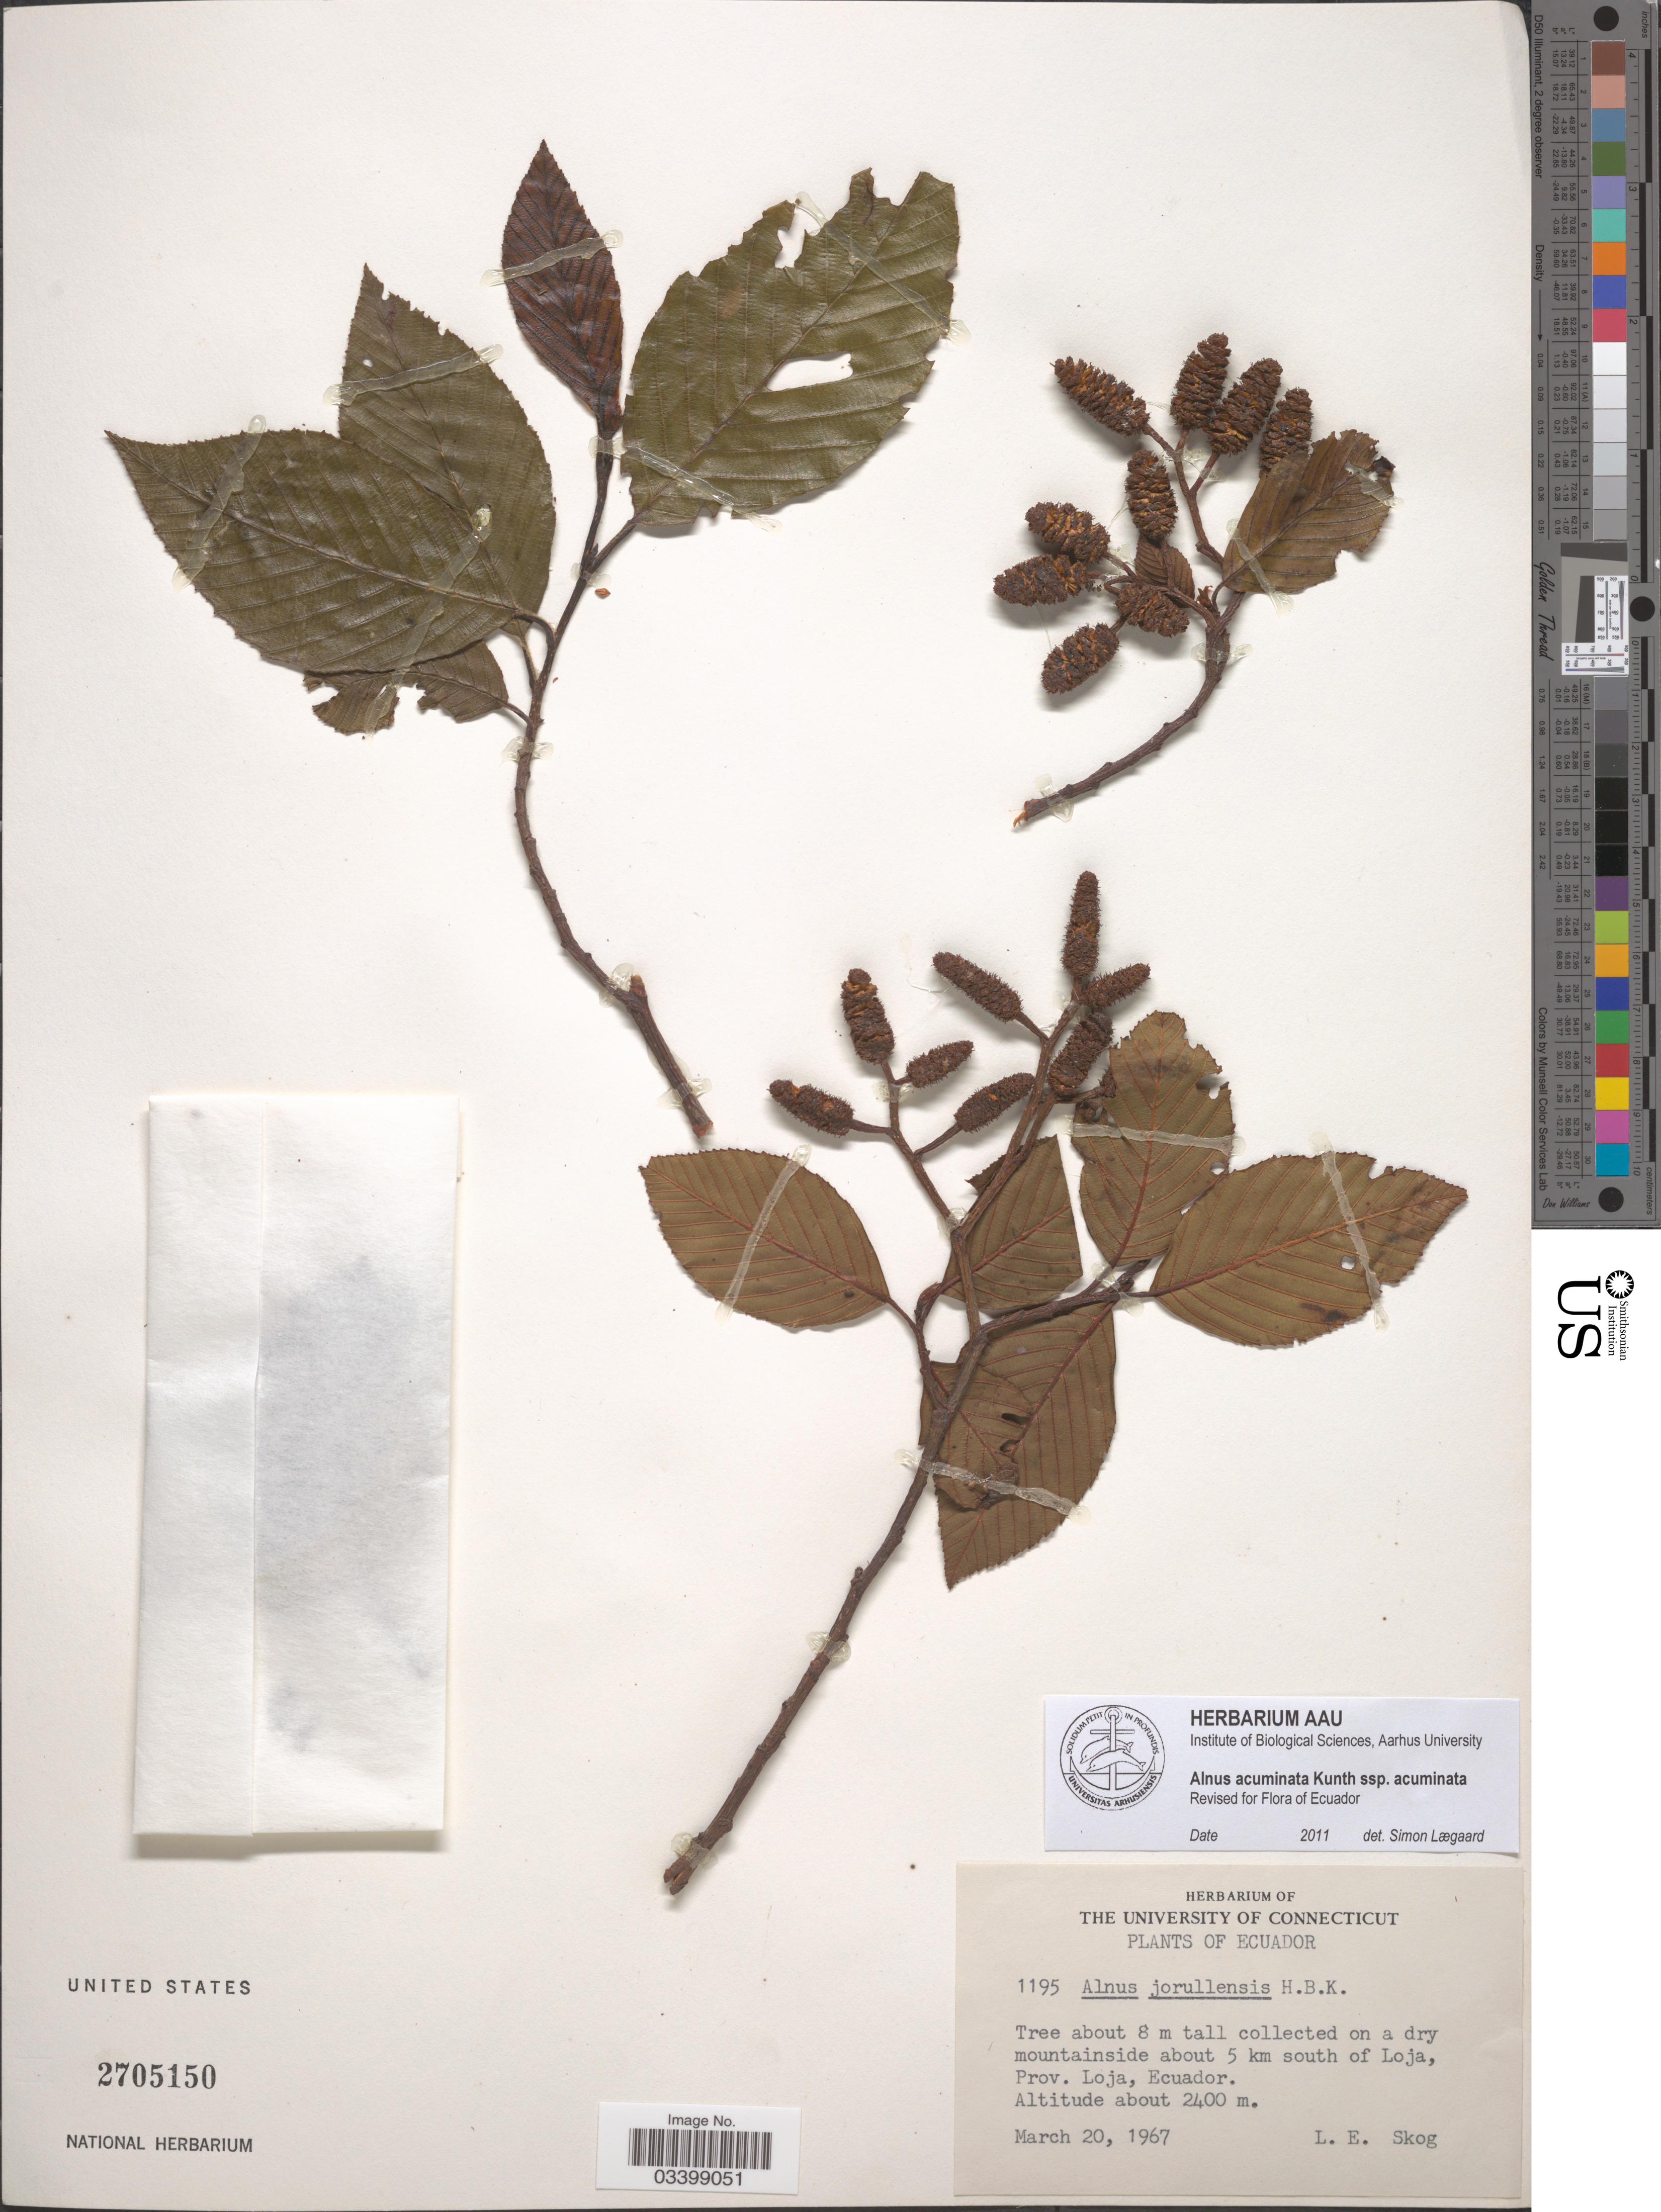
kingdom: Plantae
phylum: Tracheophyta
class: Magnoliopsida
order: Fagales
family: Betulaceae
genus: Alnus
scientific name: Alnus acuminata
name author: Kunth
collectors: L. E. Skog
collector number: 1195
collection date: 1967-03-20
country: Ecuador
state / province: Loja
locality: About 5 km south of Loja, Prov. Loja.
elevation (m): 2400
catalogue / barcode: US 2705150